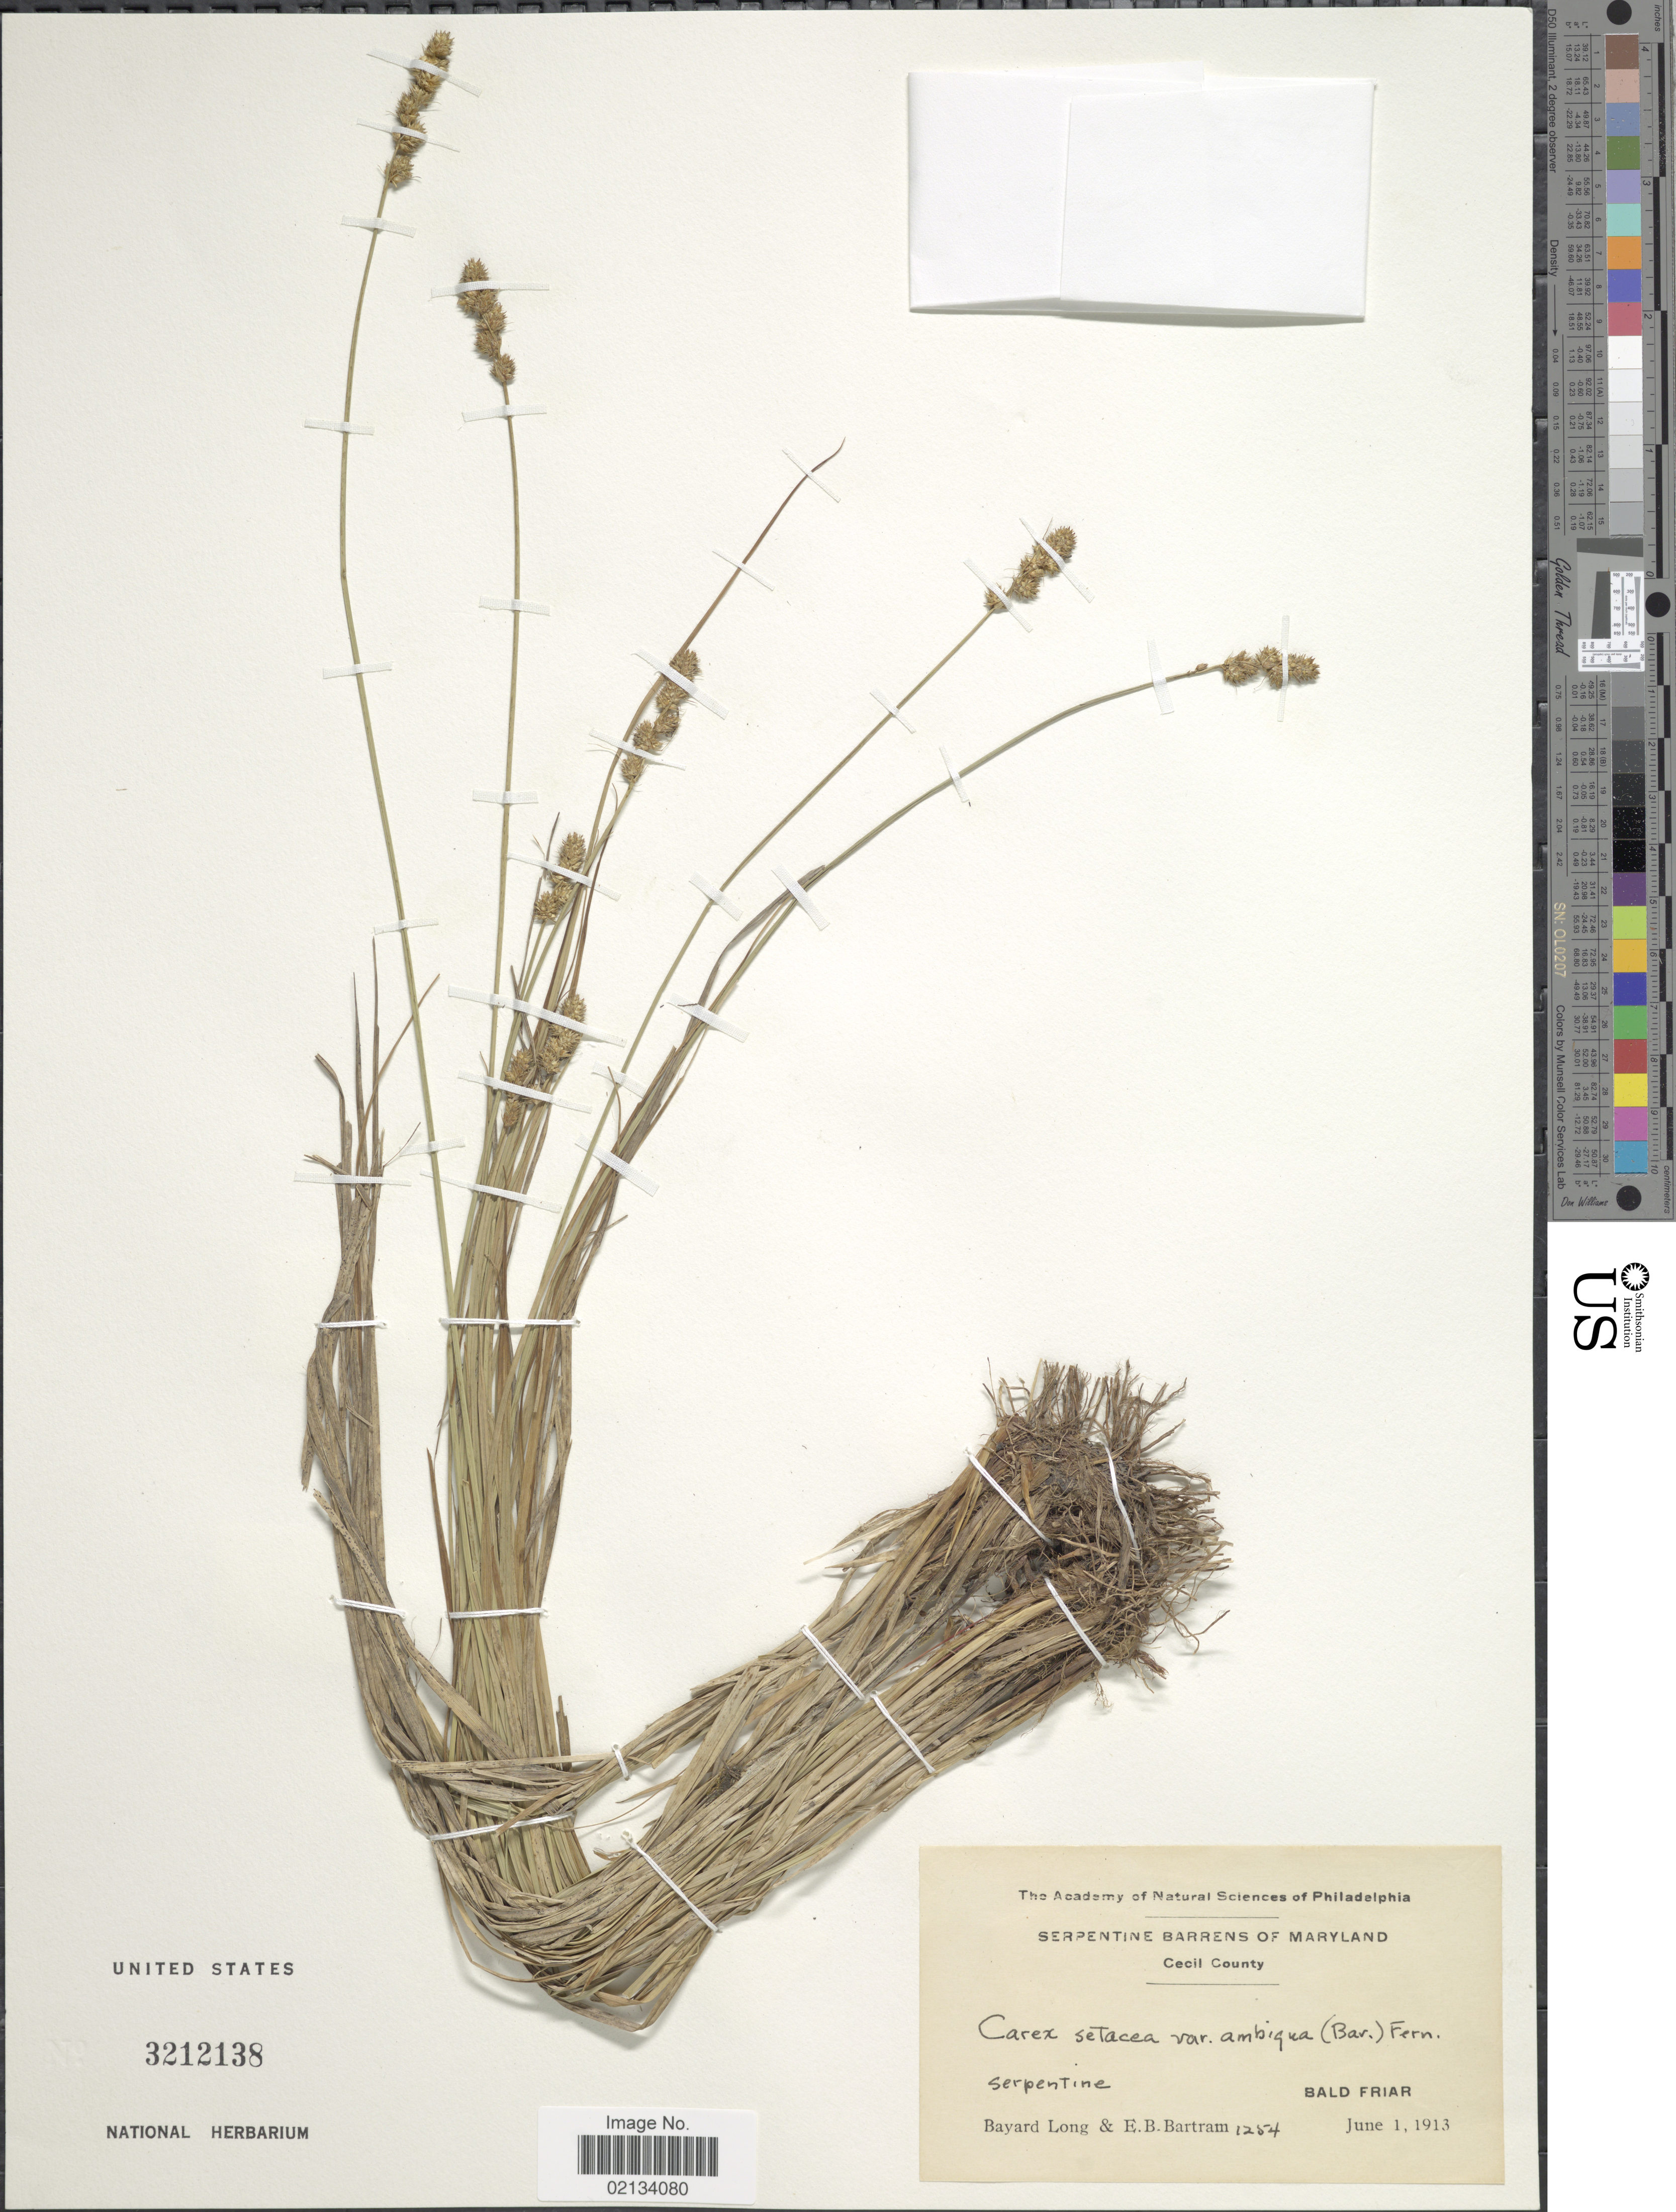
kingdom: Plantae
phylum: Tracheophyta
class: Liliopsida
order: Poales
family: Cyperaceae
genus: Carex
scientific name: Carex annectens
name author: (E.P. Bicknell) E.P. Bicknell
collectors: B. Long & E. B. Bartram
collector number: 1254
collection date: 1913-06-01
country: United States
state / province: Maryland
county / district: Cecil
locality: Serpentine Barrens of Maryland, Cecil County, serpentine, Bald Friar.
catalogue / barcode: US 3212138